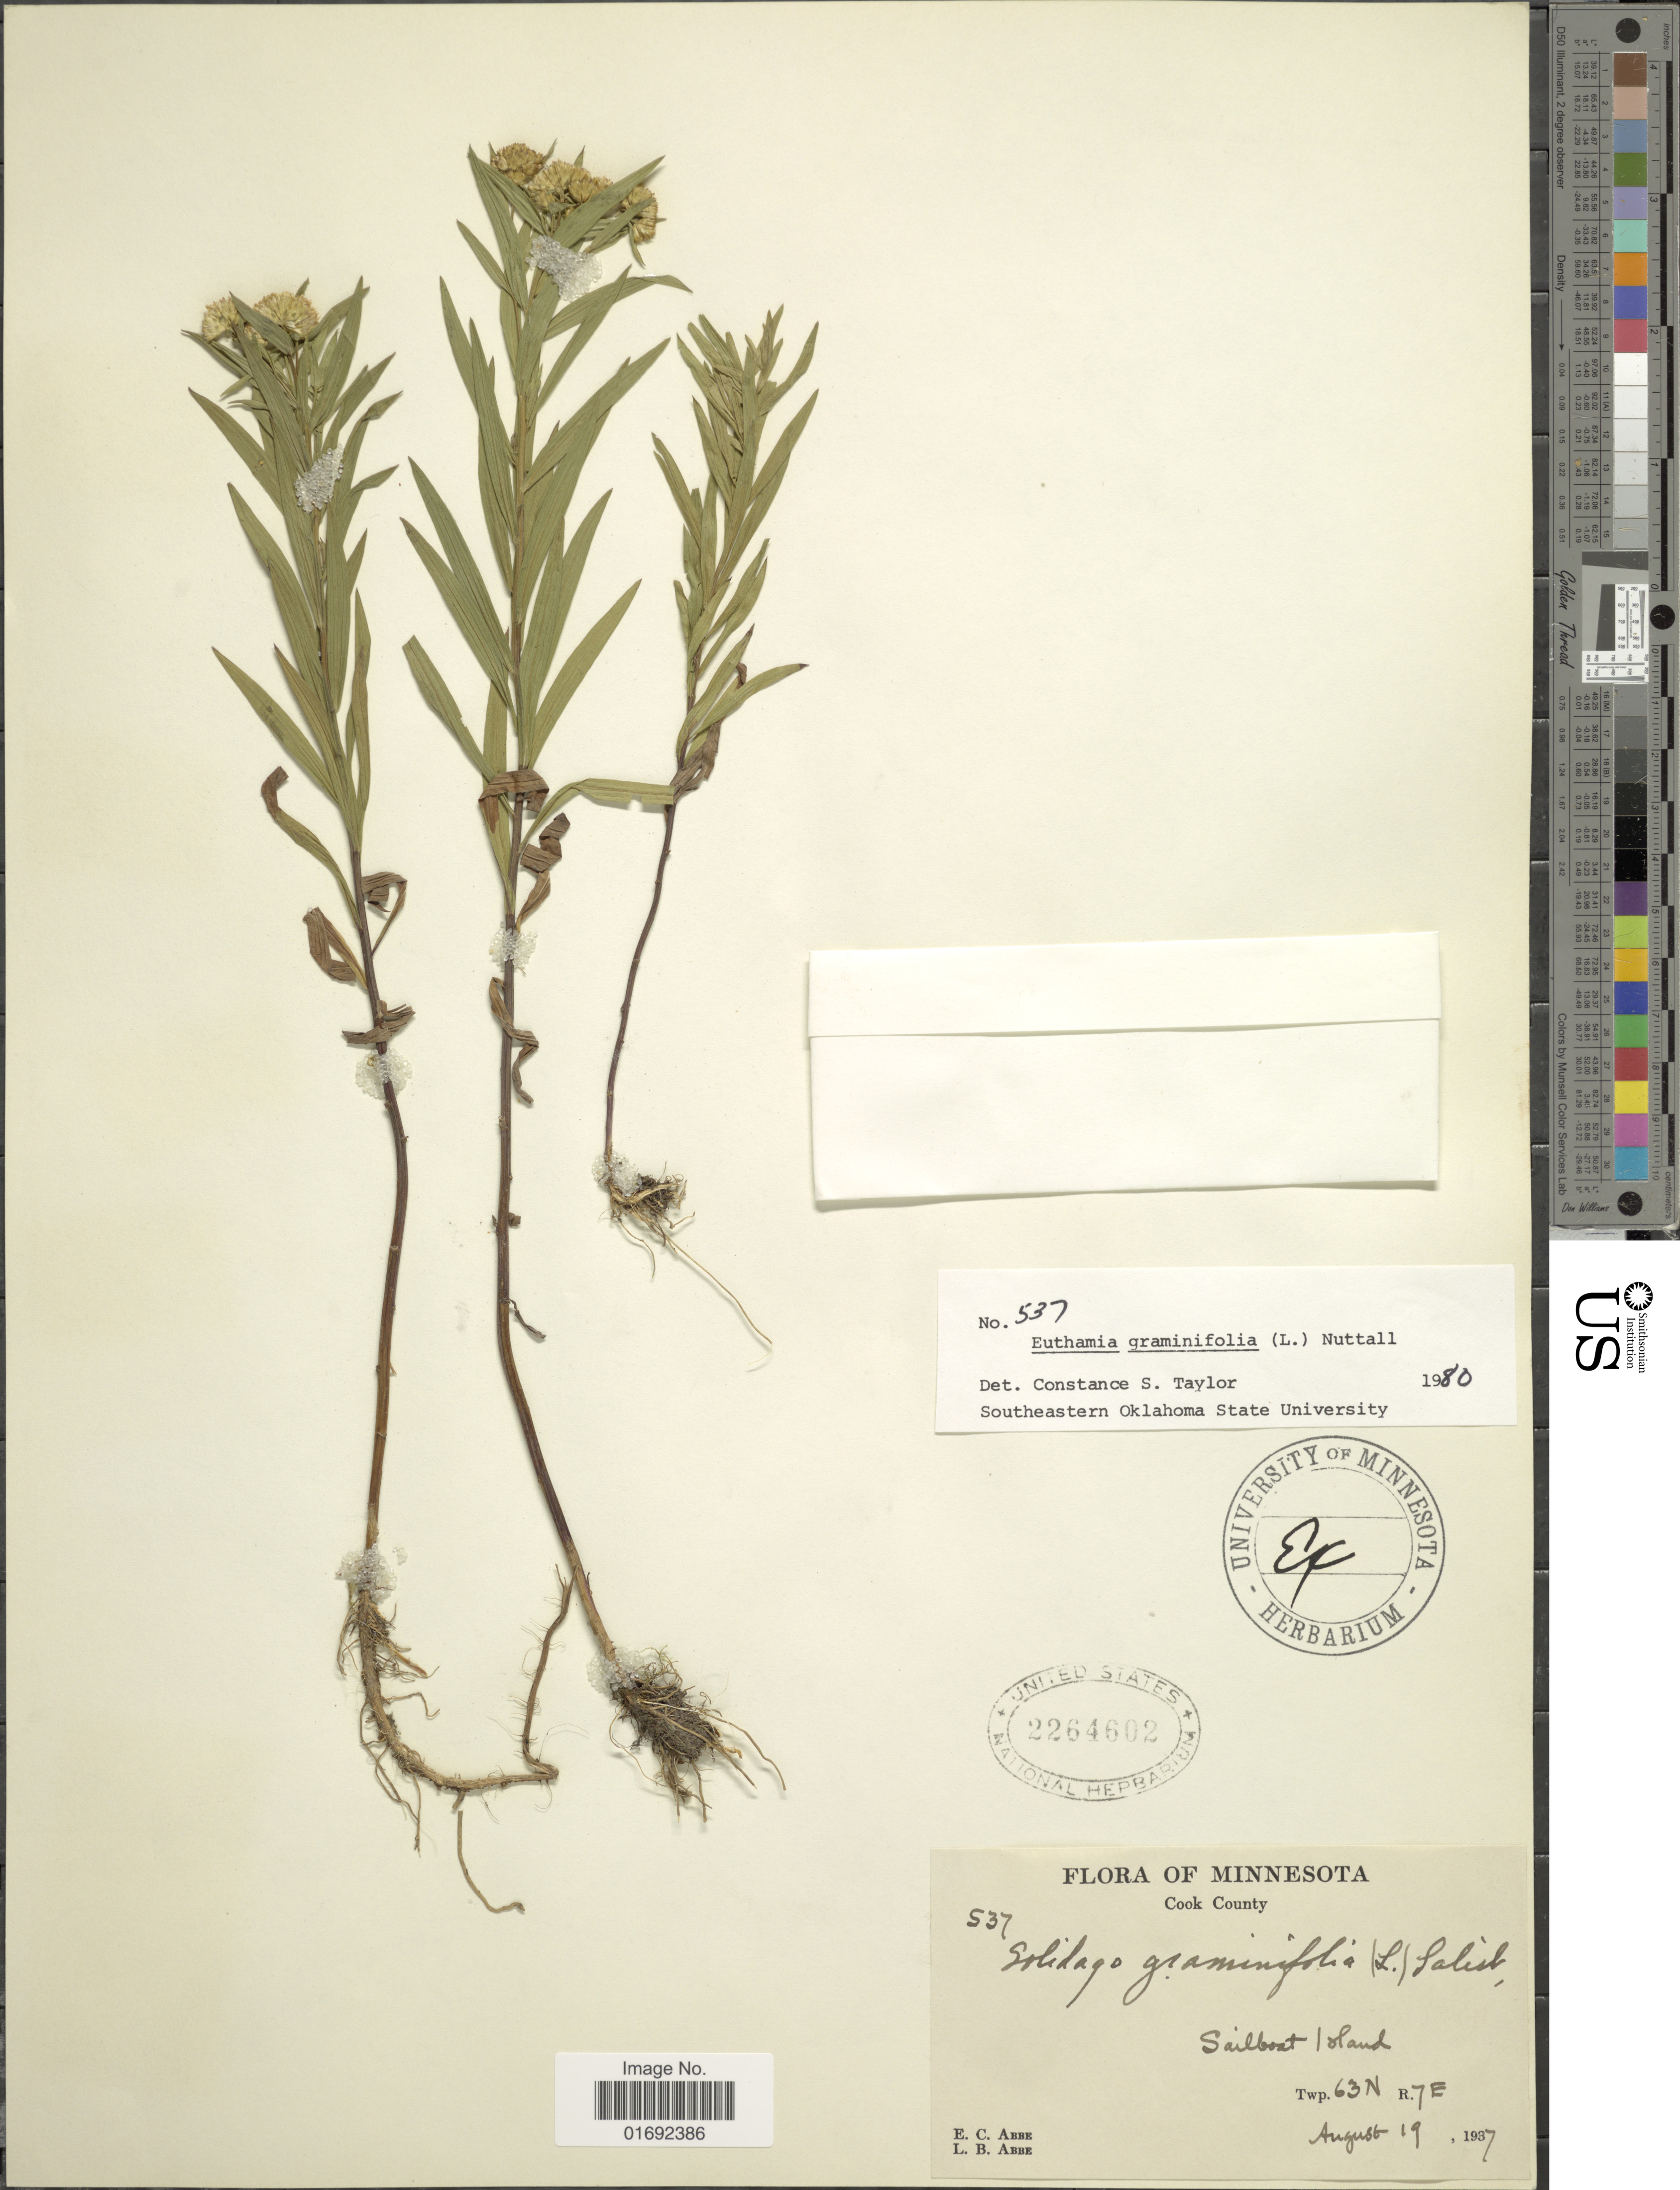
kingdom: Plantae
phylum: Tracheophyta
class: Magnoliopsida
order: Asterales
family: Asteraceae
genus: Euthamia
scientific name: Euthamia graminifolia var. major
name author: (Michx.) Moldenke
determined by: Urbatsch, Lowell E., Curator (LSU), Louisiana State University (UNITED STATES)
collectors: E. C. Abbe & L. B. Abbe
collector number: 537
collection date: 1937-08-19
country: United States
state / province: Minnesota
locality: Cook County, Sailboat Island, Twp 63N R7E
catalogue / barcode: US 2264602